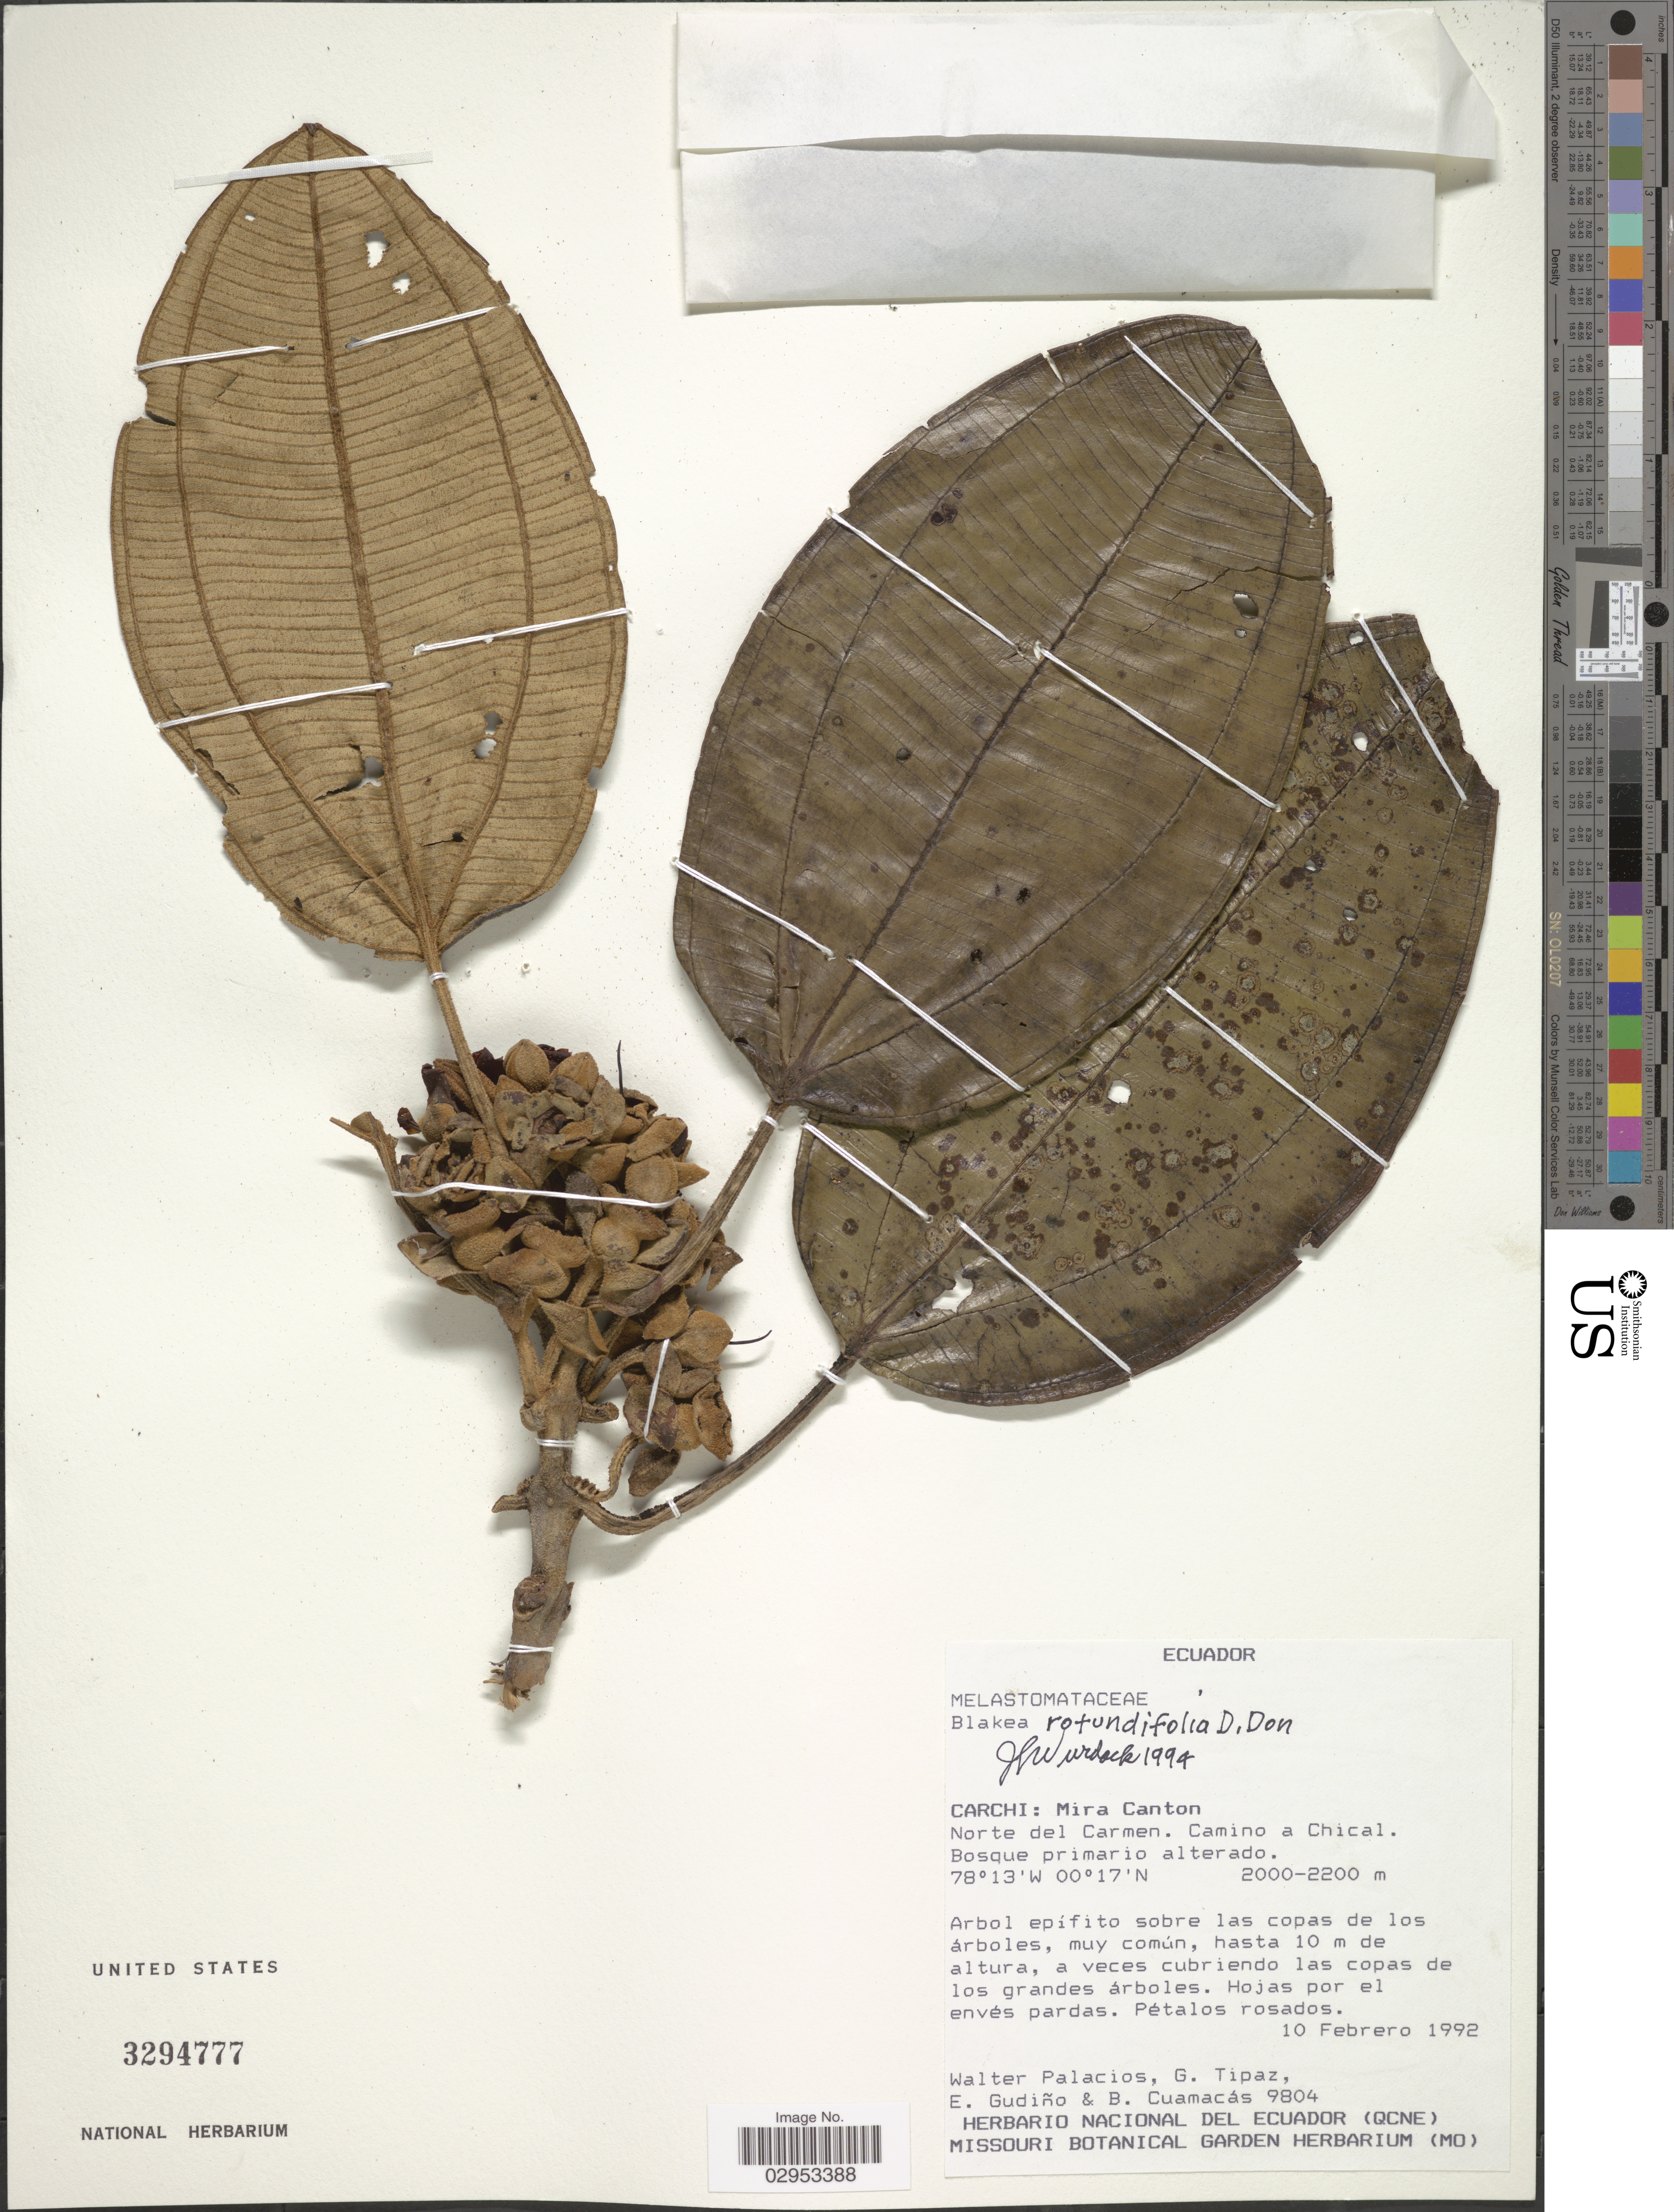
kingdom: Plantae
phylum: Tracheophyta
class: Magnoliopsida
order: Myrtales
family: Melastomataceae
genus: Blakea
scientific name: Blakea rotundifolia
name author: D. Don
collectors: W. Palacios, G. Tipaz, E. Gudiño & B. Cuamacas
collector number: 9804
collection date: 1992-02-10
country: Ecuador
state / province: Carchi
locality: Mira Canton. Norte del Carmen. Camino a Chical.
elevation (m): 2000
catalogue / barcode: US 3294777